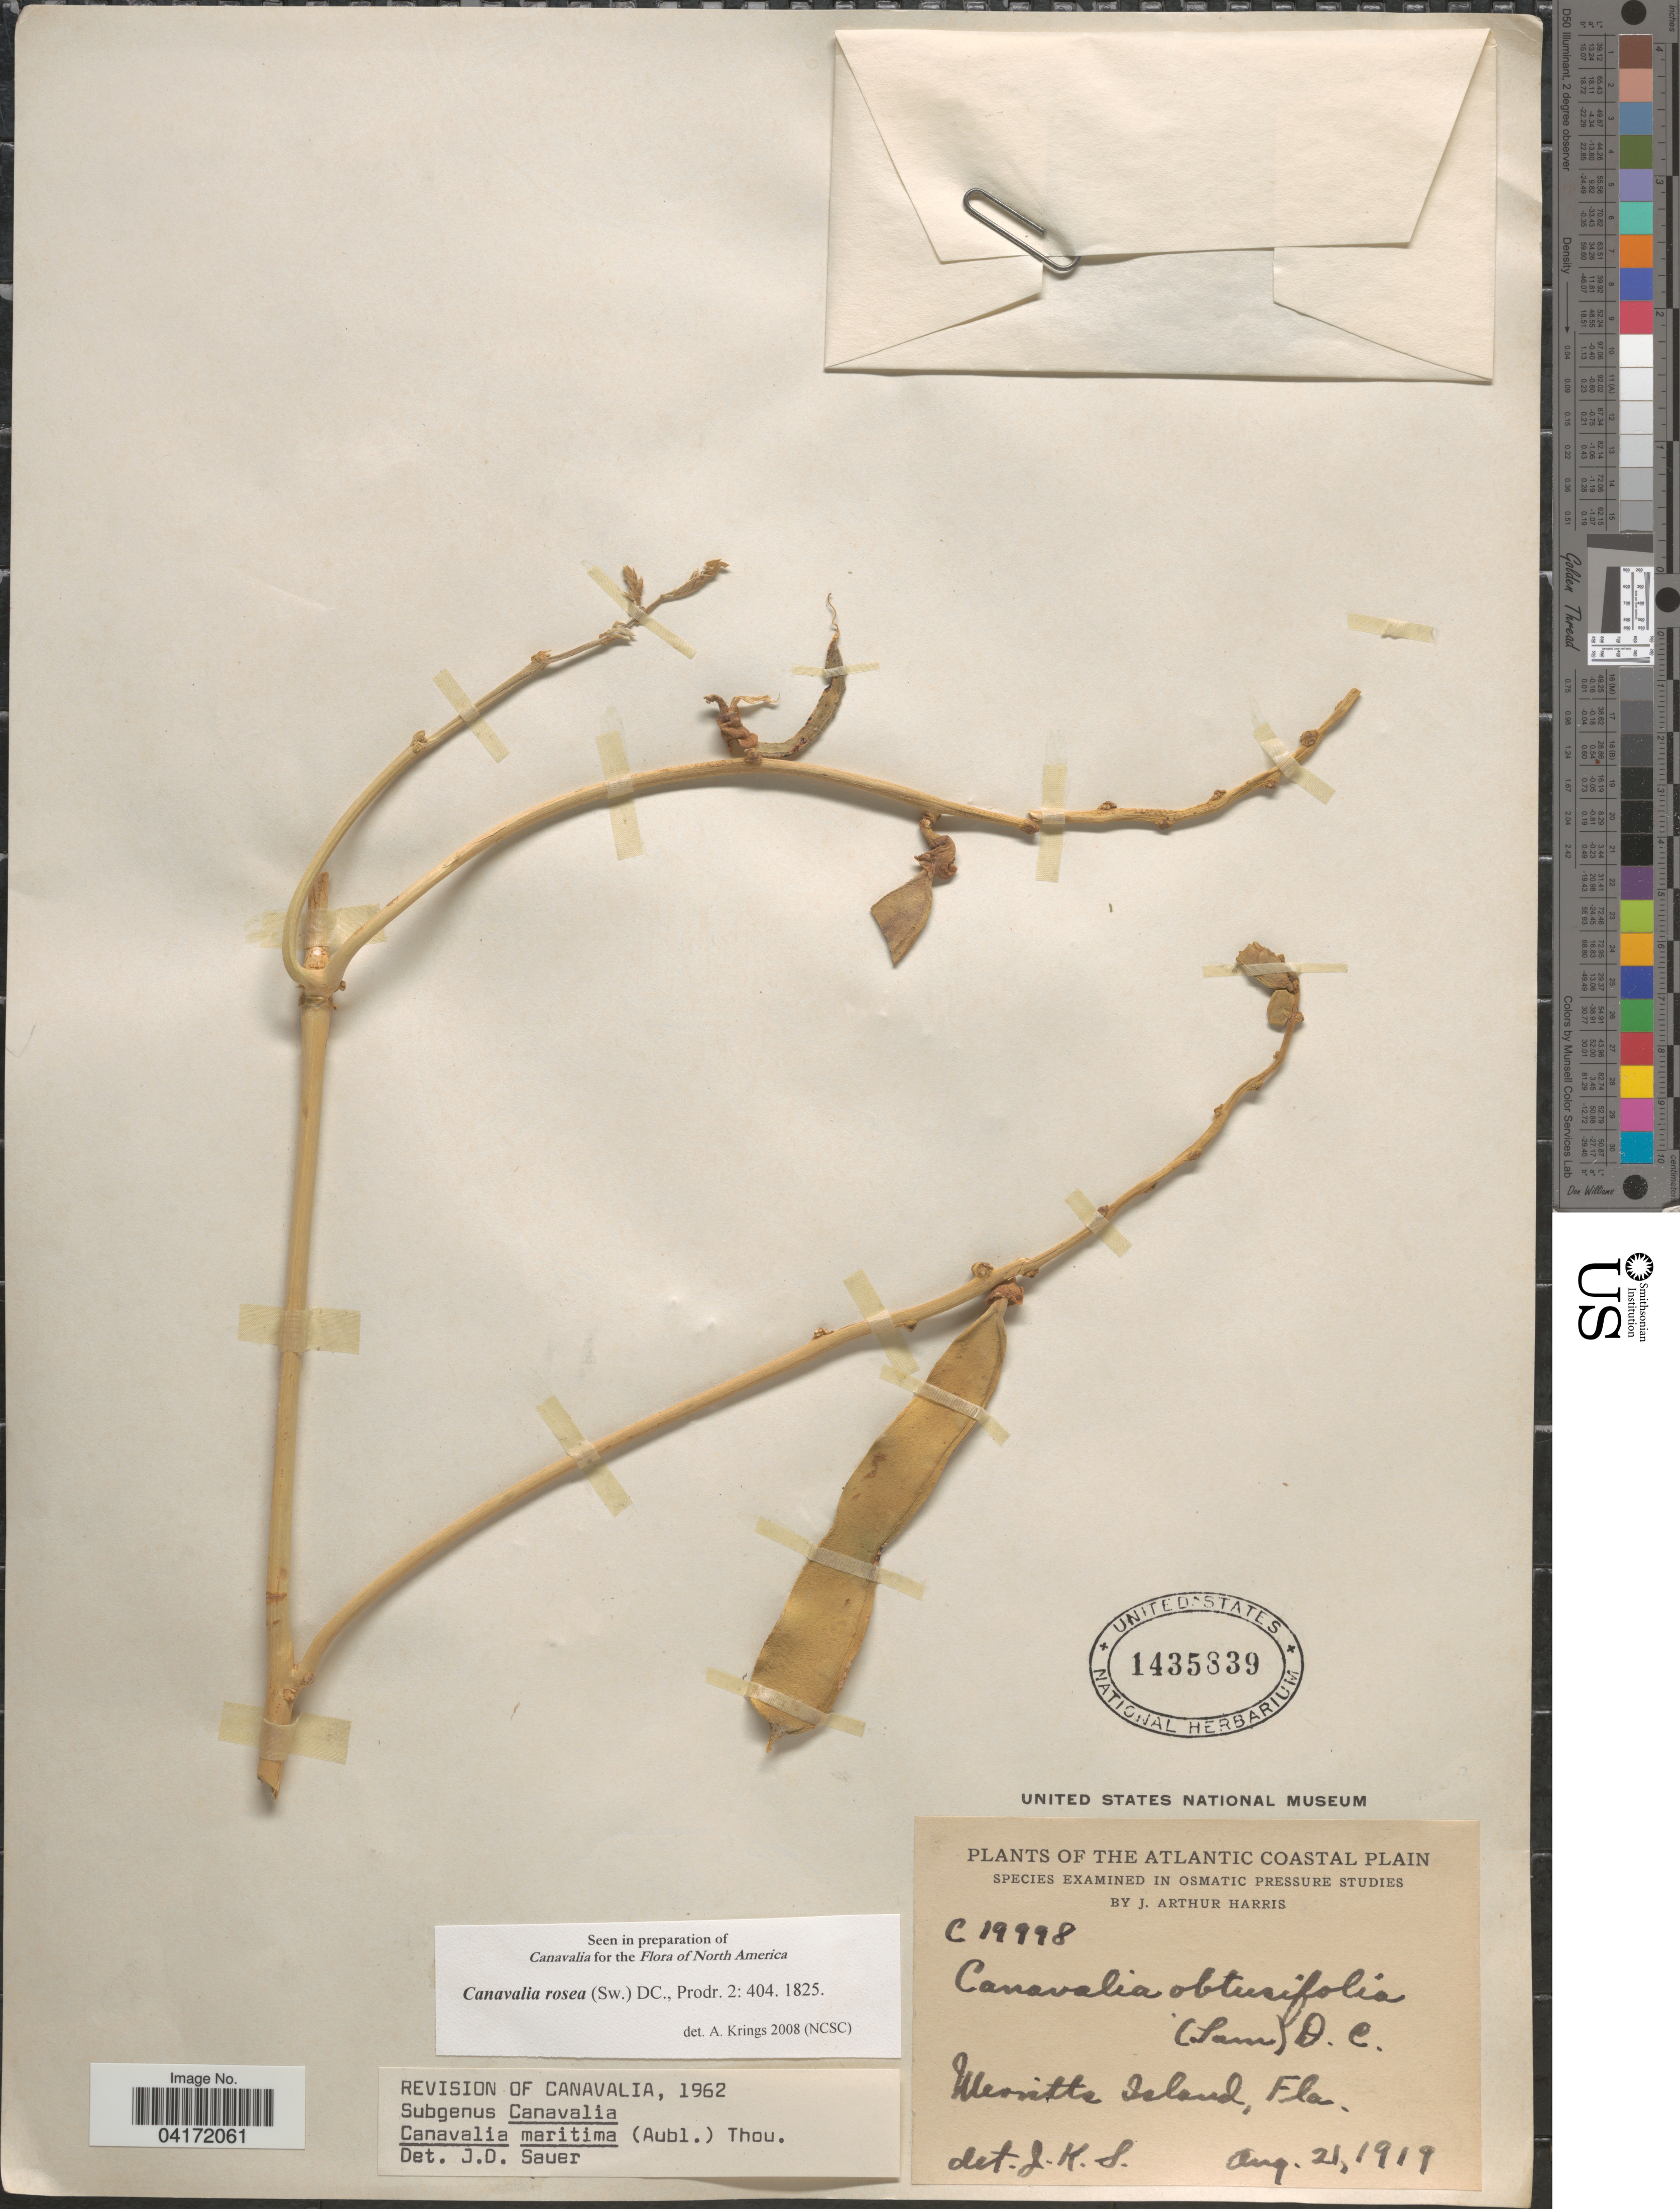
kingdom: Plantae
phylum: Tracheophyta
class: Magnoliopsida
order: Fabales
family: Fabaceae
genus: Canavalia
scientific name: Canavalia rosea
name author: (Sw.) DC.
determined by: Krings, A.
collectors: J. A. Harris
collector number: C19998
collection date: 1919-08-21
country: United States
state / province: Florida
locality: The Atlantic Coastal Plain. Merrits Island.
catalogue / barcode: US 1435839